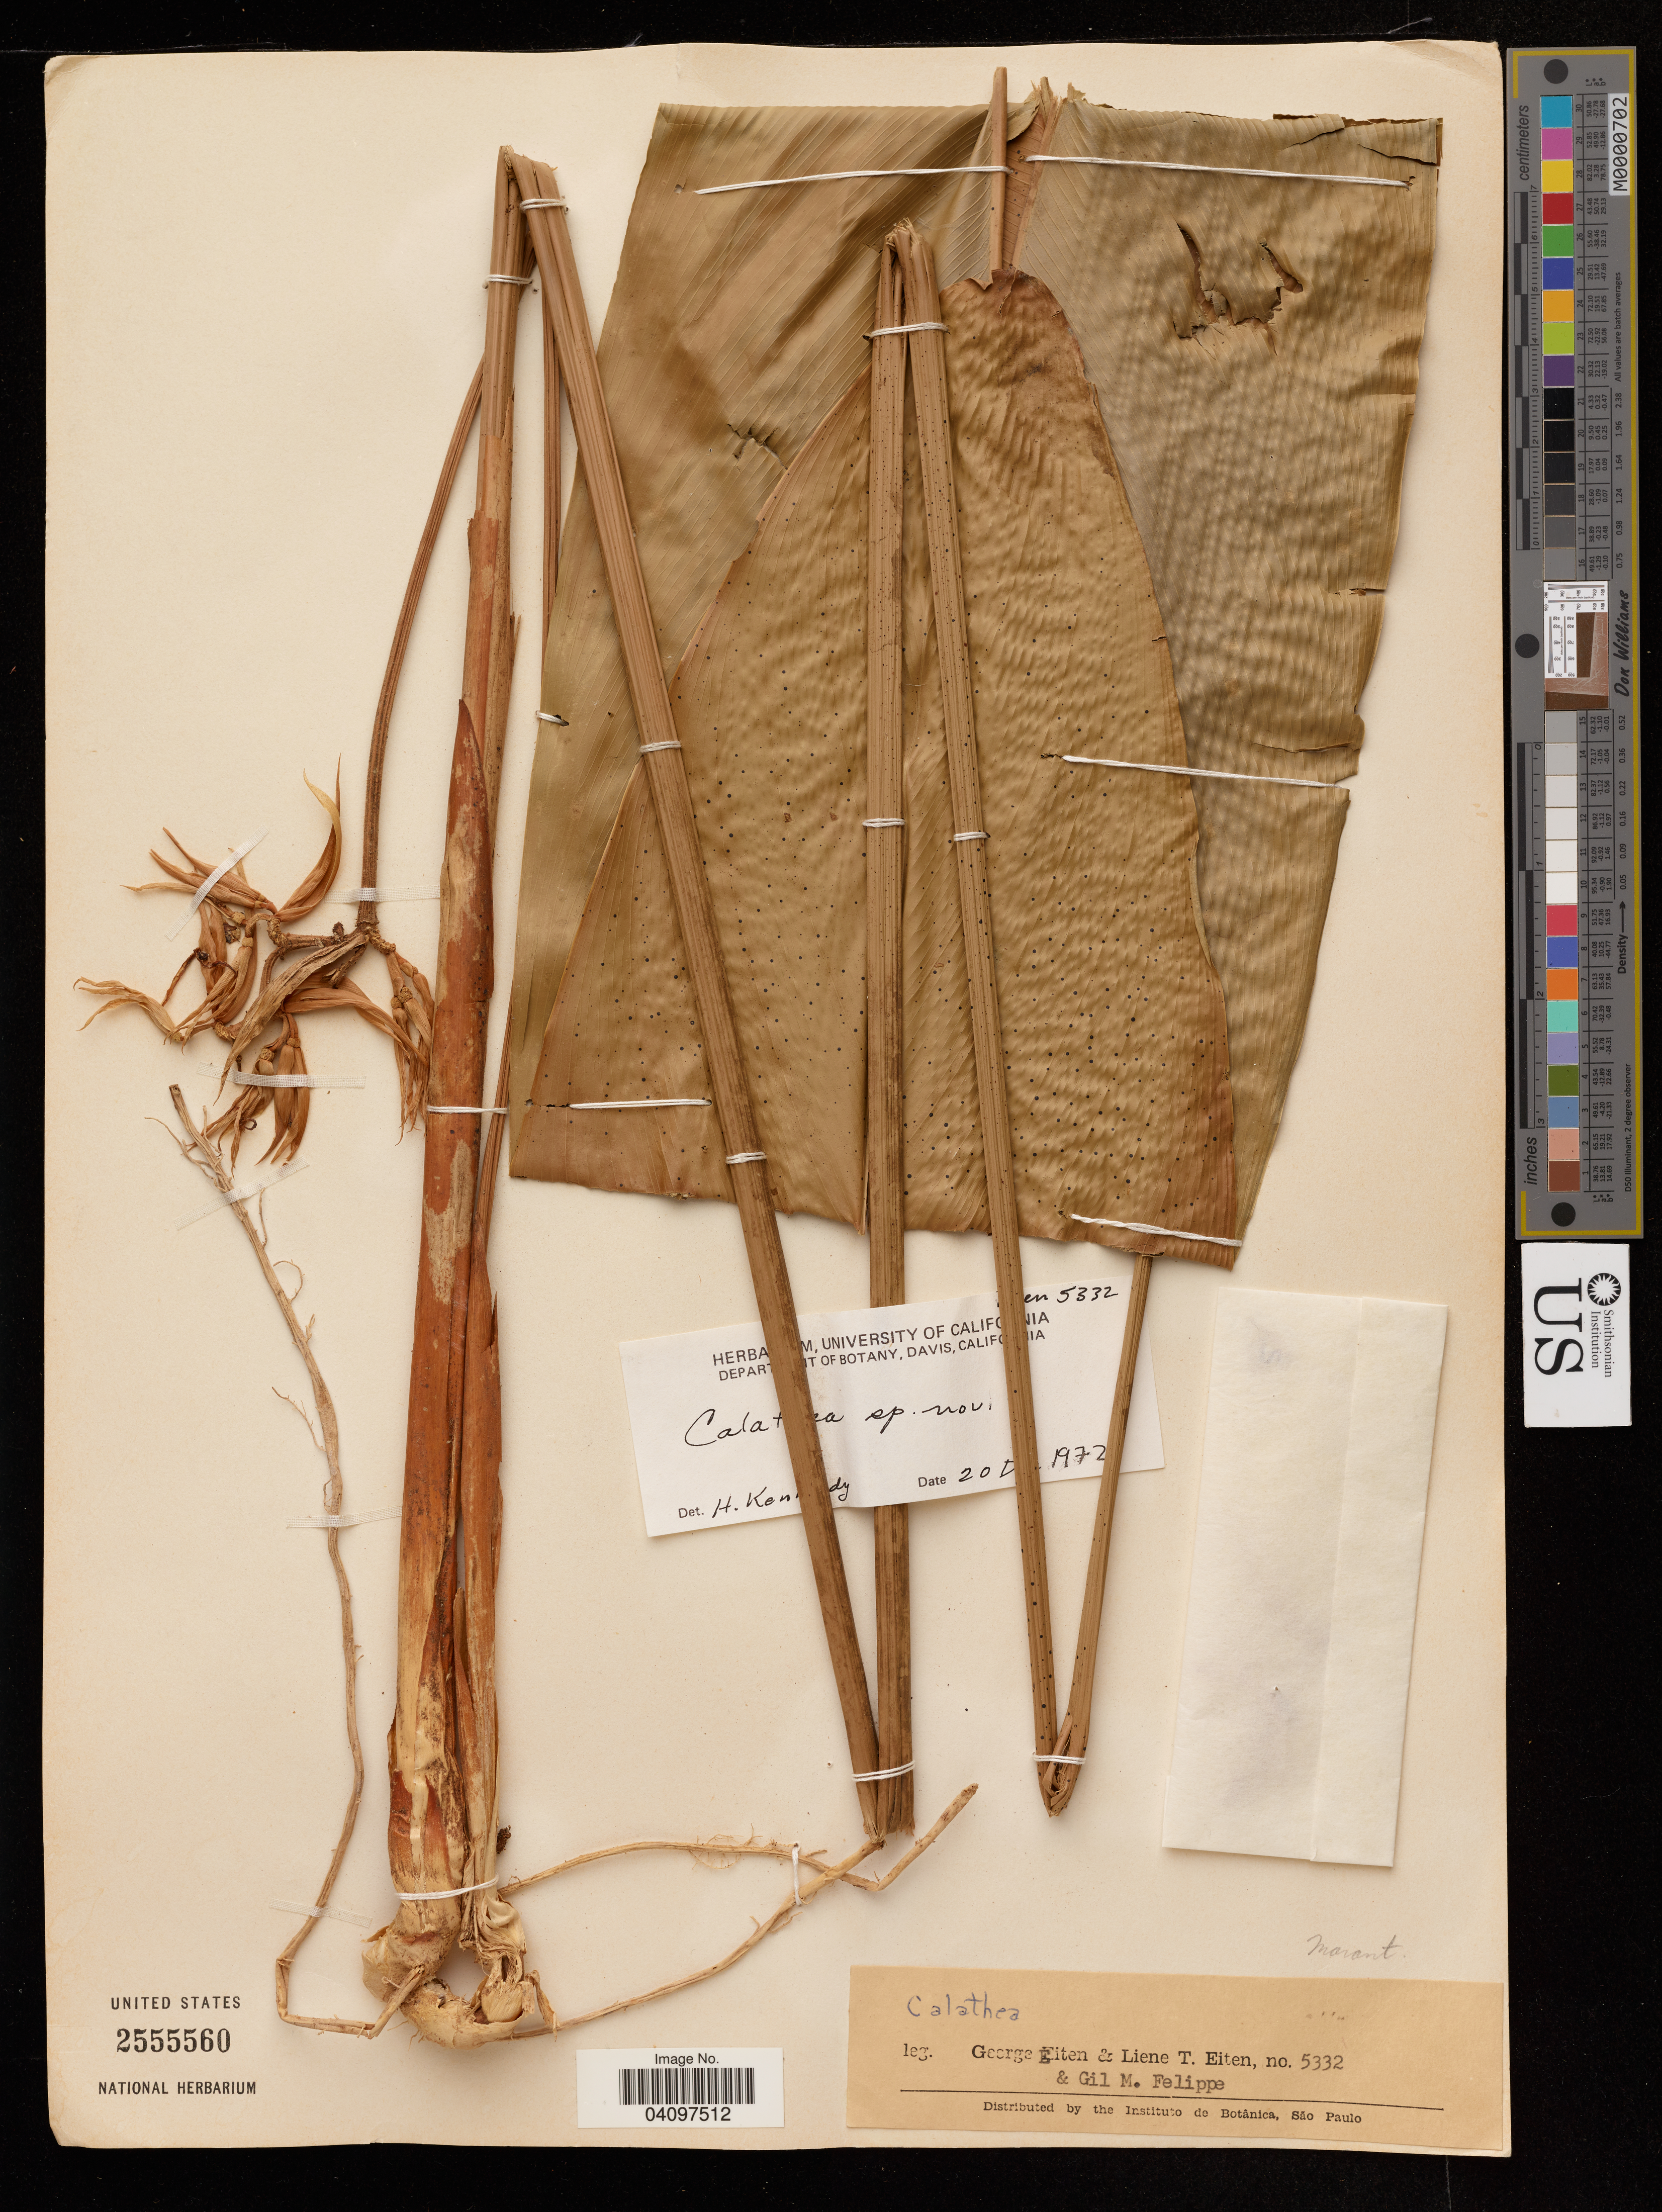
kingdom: Plantae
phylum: Tracheophyta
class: Liliopsida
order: Zingiberales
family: Marantaceae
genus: Calathea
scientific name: Calathea sp. nov.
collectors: G. Eiten, L. T. Eiten & G. M. Felippe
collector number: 5332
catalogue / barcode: US 2555560